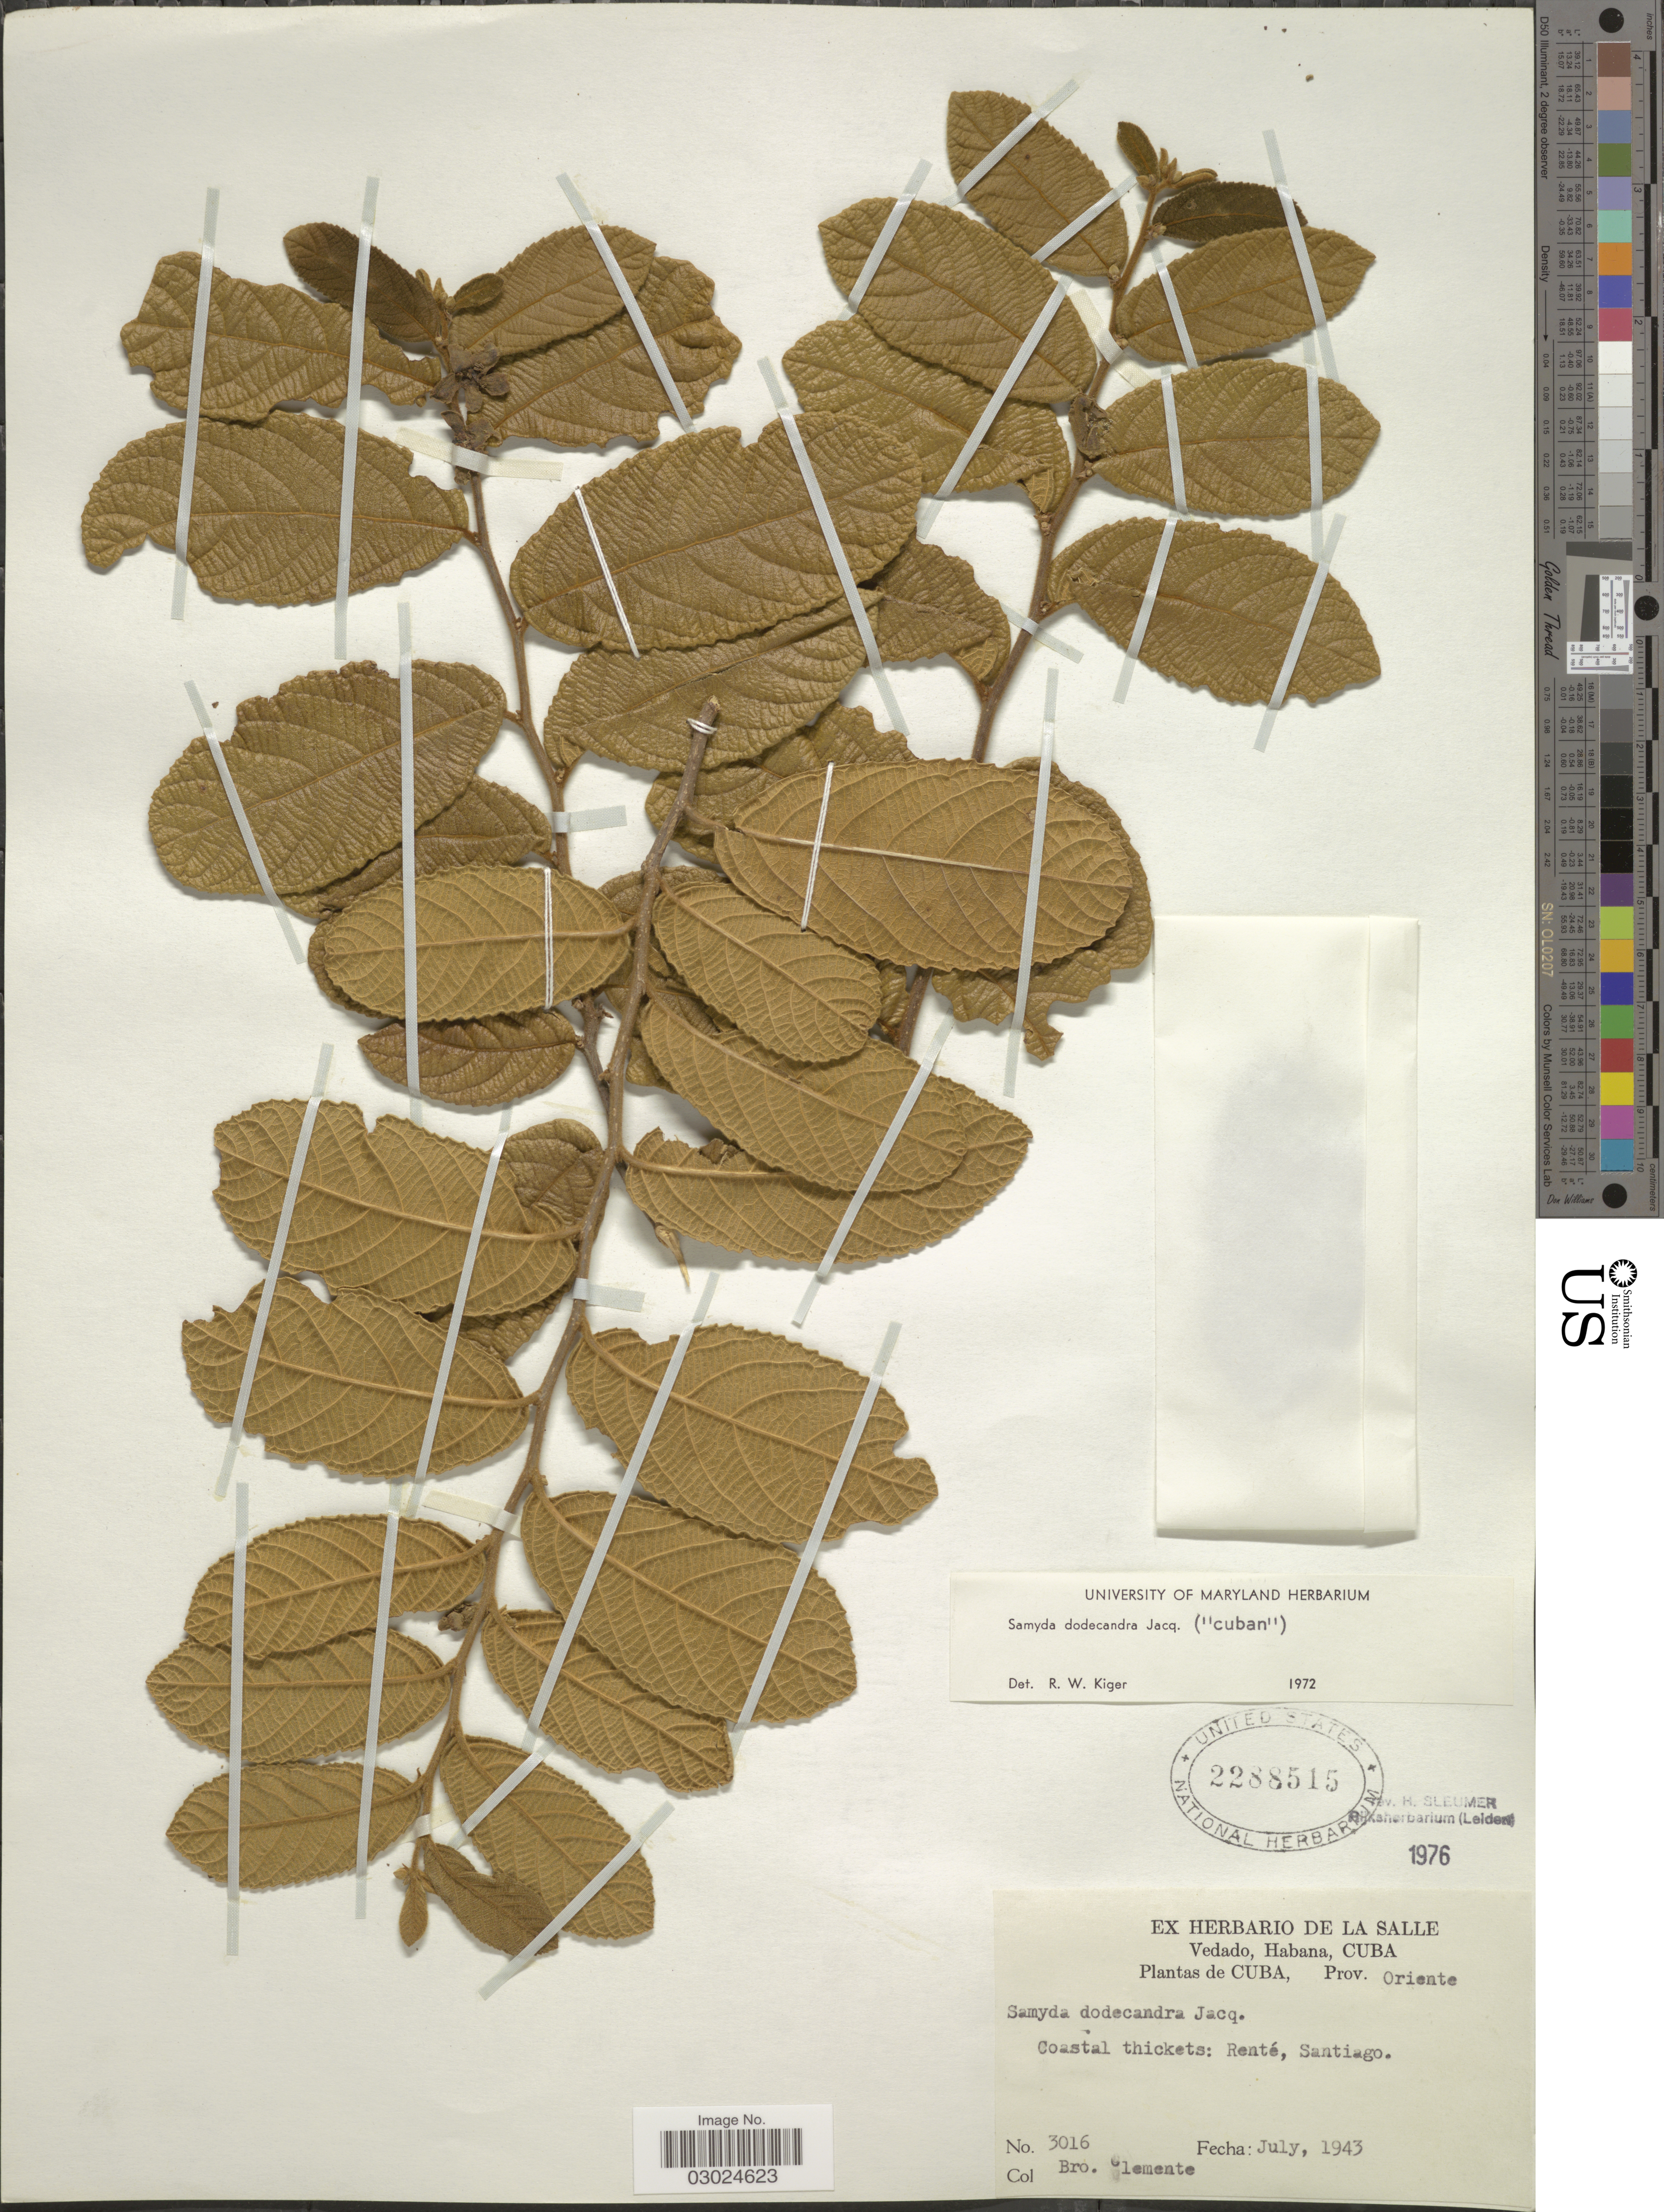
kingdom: Plantae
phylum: Tracheophyta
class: Magnoliopsida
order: Malpighiales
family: Salicaceae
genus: Casearia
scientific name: Casearia dodecandra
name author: (Jacq.) T. Samar. & M.H. Alford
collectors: Bro. Clemente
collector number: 3016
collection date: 1943-07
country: Cuba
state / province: Oriente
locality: Coastal Thickets: Renté, Santiago.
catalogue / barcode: US 2288515